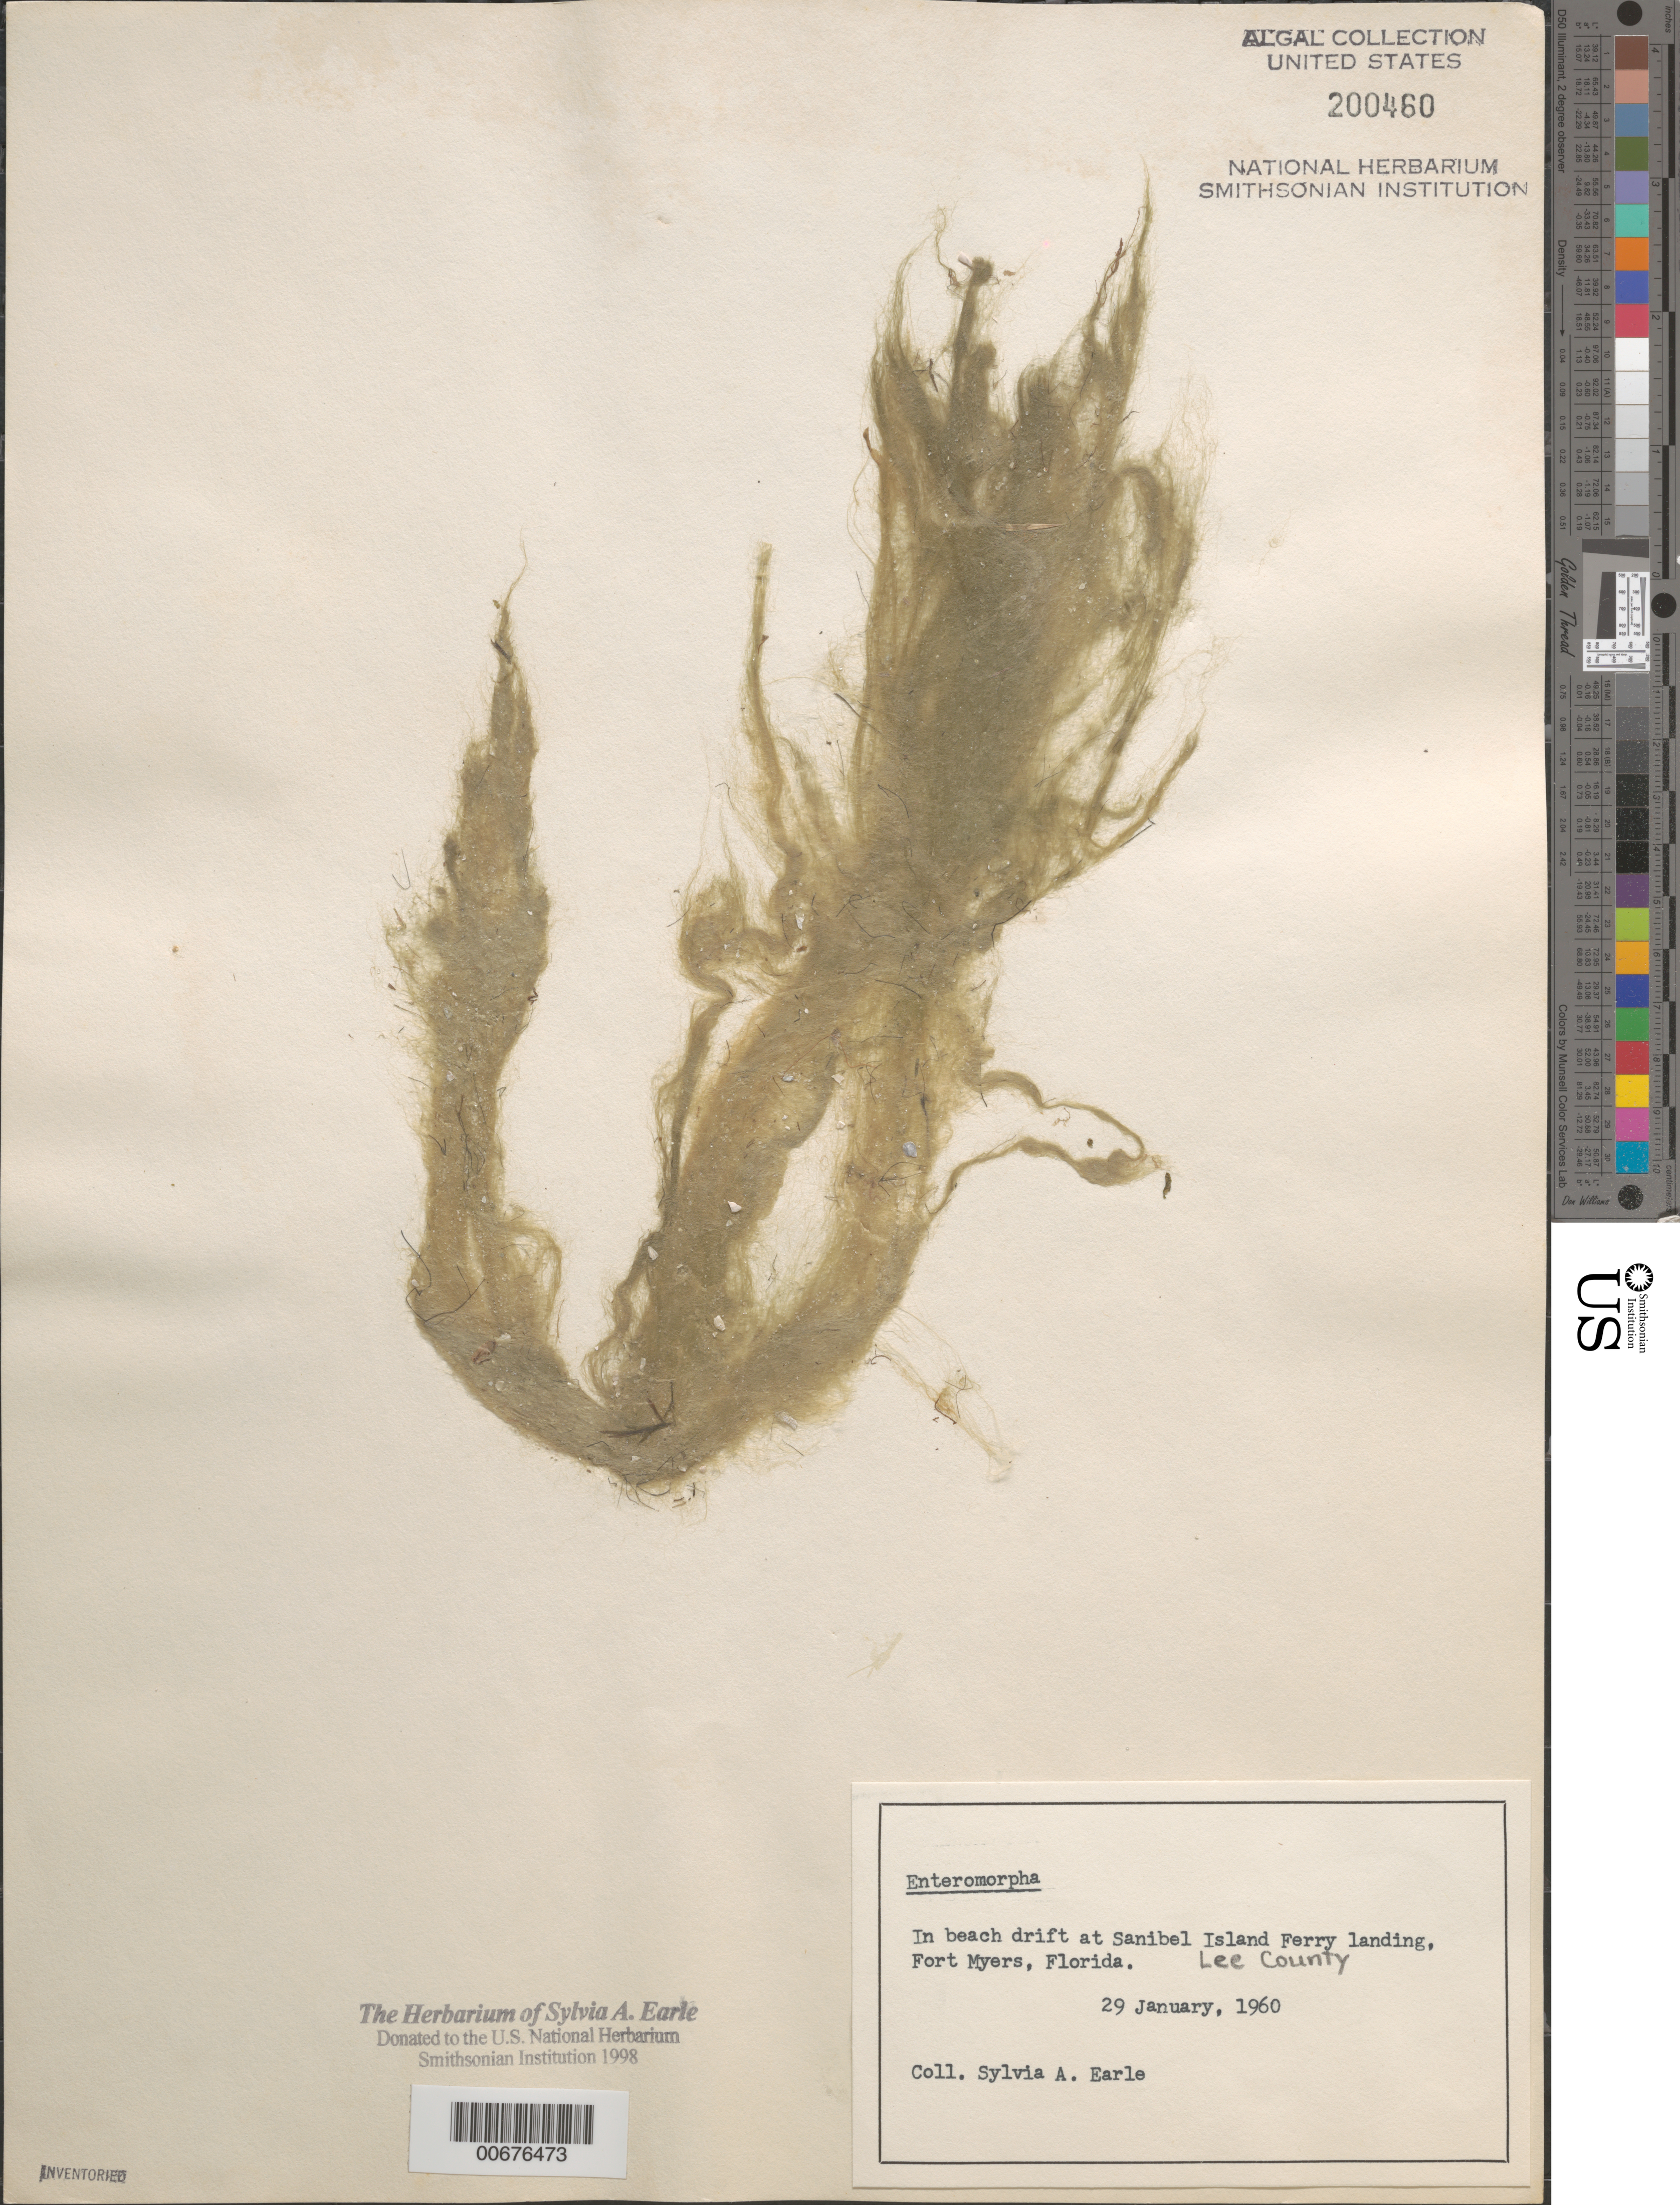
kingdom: Plantae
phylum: Chlorophyta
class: Ulvophyceae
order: Ulvales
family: Ulvaceae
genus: Ulva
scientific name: Ulva sp.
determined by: Algae name updating Project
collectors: S. A. Earle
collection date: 1960-01-29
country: United States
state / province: Florida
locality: In beach drift at Sanibel Island Ferry landing, Fort Myers. Lee County.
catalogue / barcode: US 200460